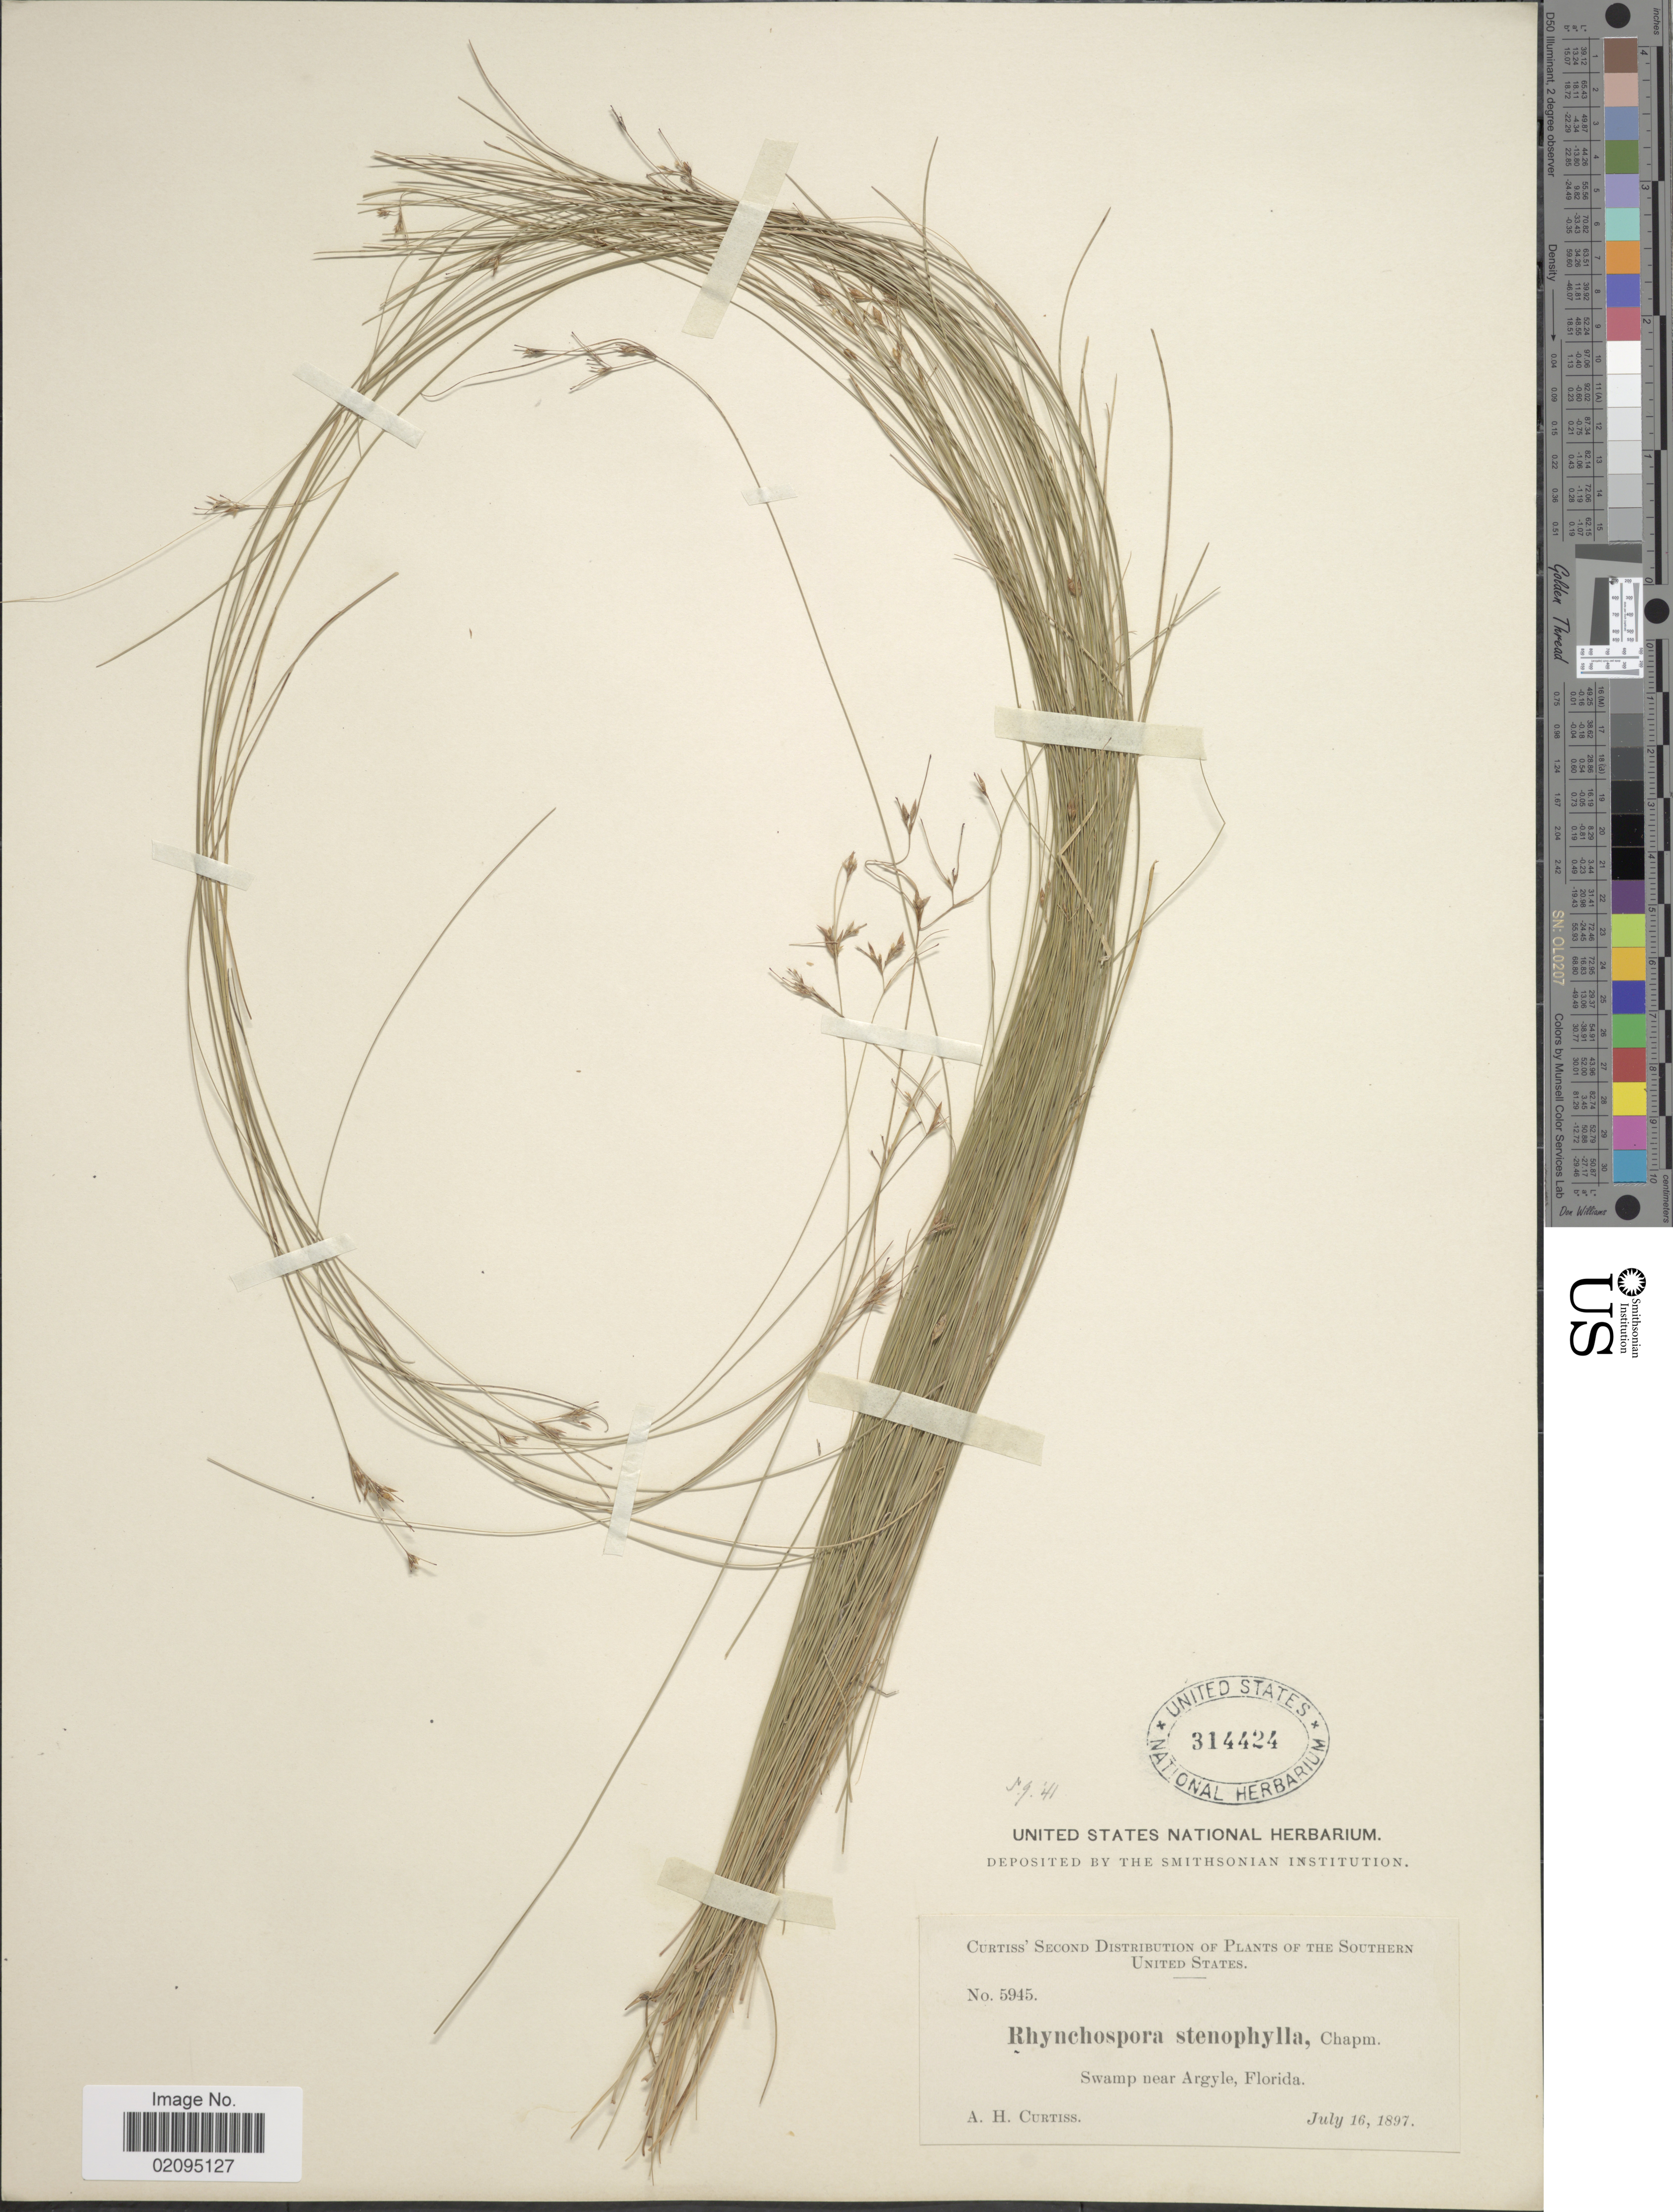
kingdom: Plantae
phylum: Tracheophyta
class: Liliopsida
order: Poales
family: Cyperaceae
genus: Rhynchospora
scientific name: Rhynchospora stenophylla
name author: Chapm.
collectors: A. H. Curtiss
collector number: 5945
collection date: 1897-07-16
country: United States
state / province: Florida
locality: Southern United States, Swamp near Argyle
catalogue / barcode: US 314424